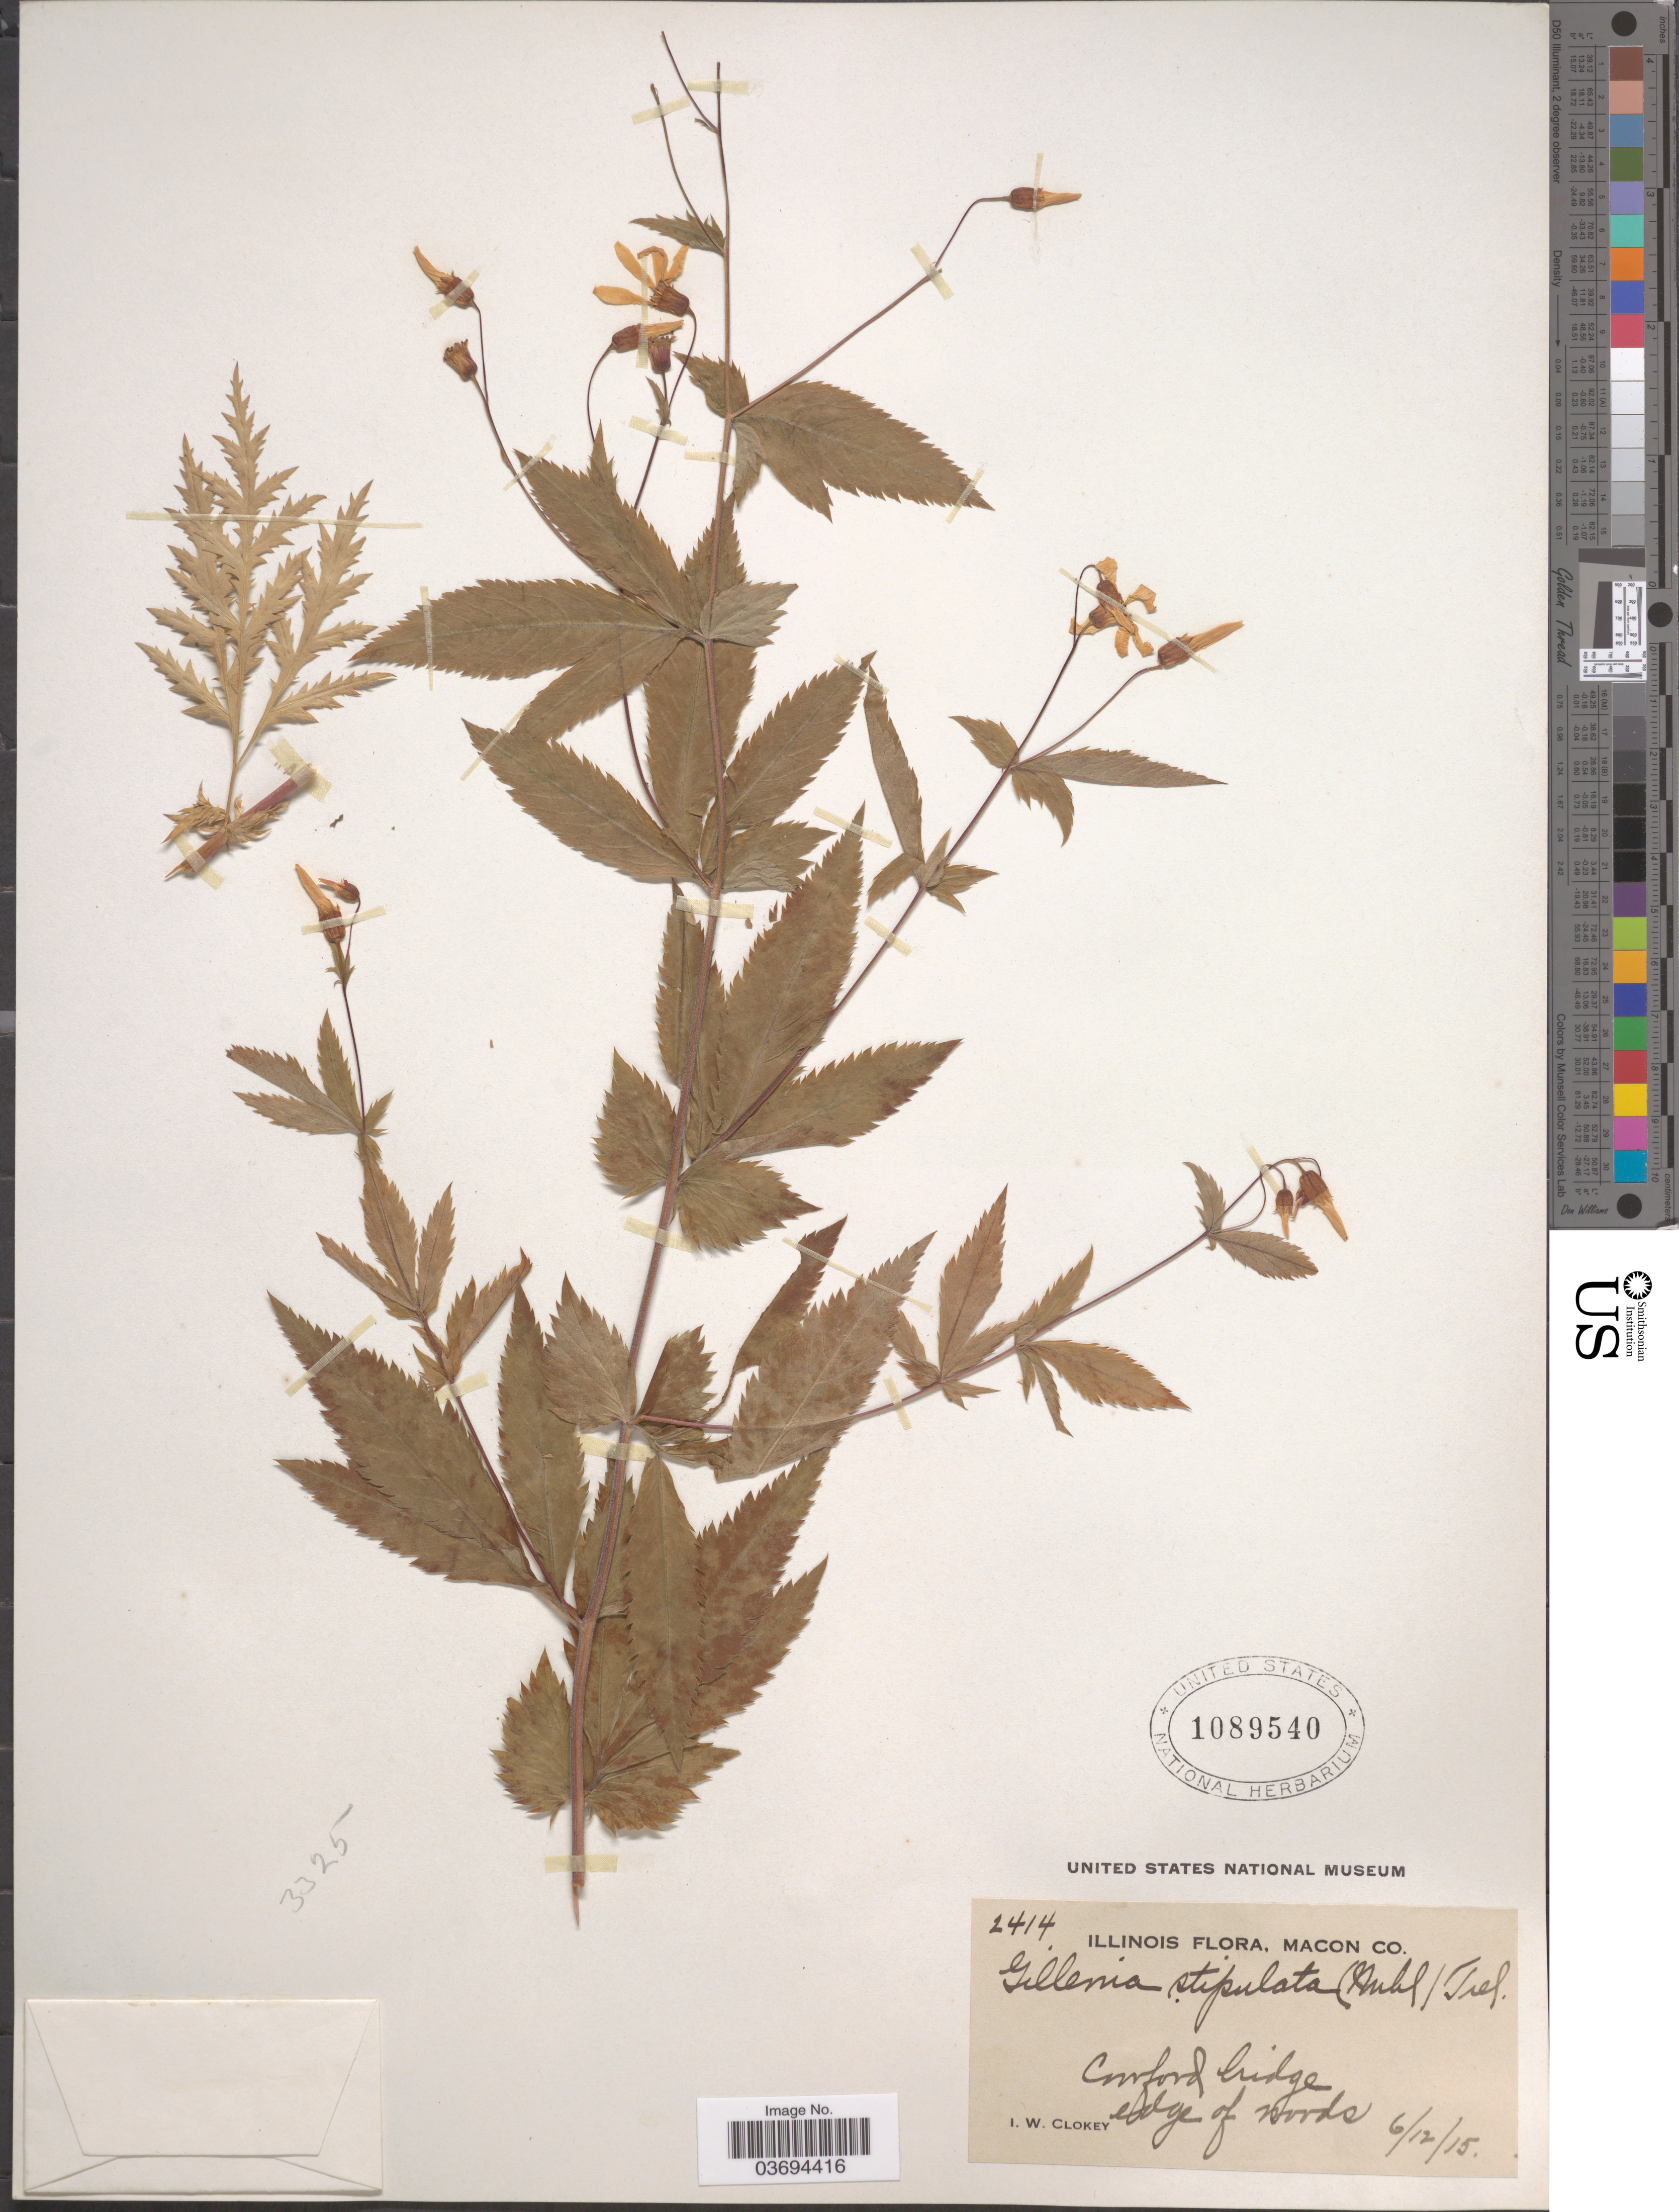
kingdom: Plantae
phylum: Tracheophyta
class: Magnoliopsida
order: Rosales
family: Rosaceae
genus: Gillenia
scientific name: Gillenia stipulata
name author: (Muhl. ex Willd.) Nutt.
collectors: I. W. Clokey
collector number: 2414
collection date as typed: Transcribed d/m/y: 12/6/15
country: United States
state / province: Illinois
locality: Macon Co. Cowford bridge.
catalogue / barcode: US 1089540